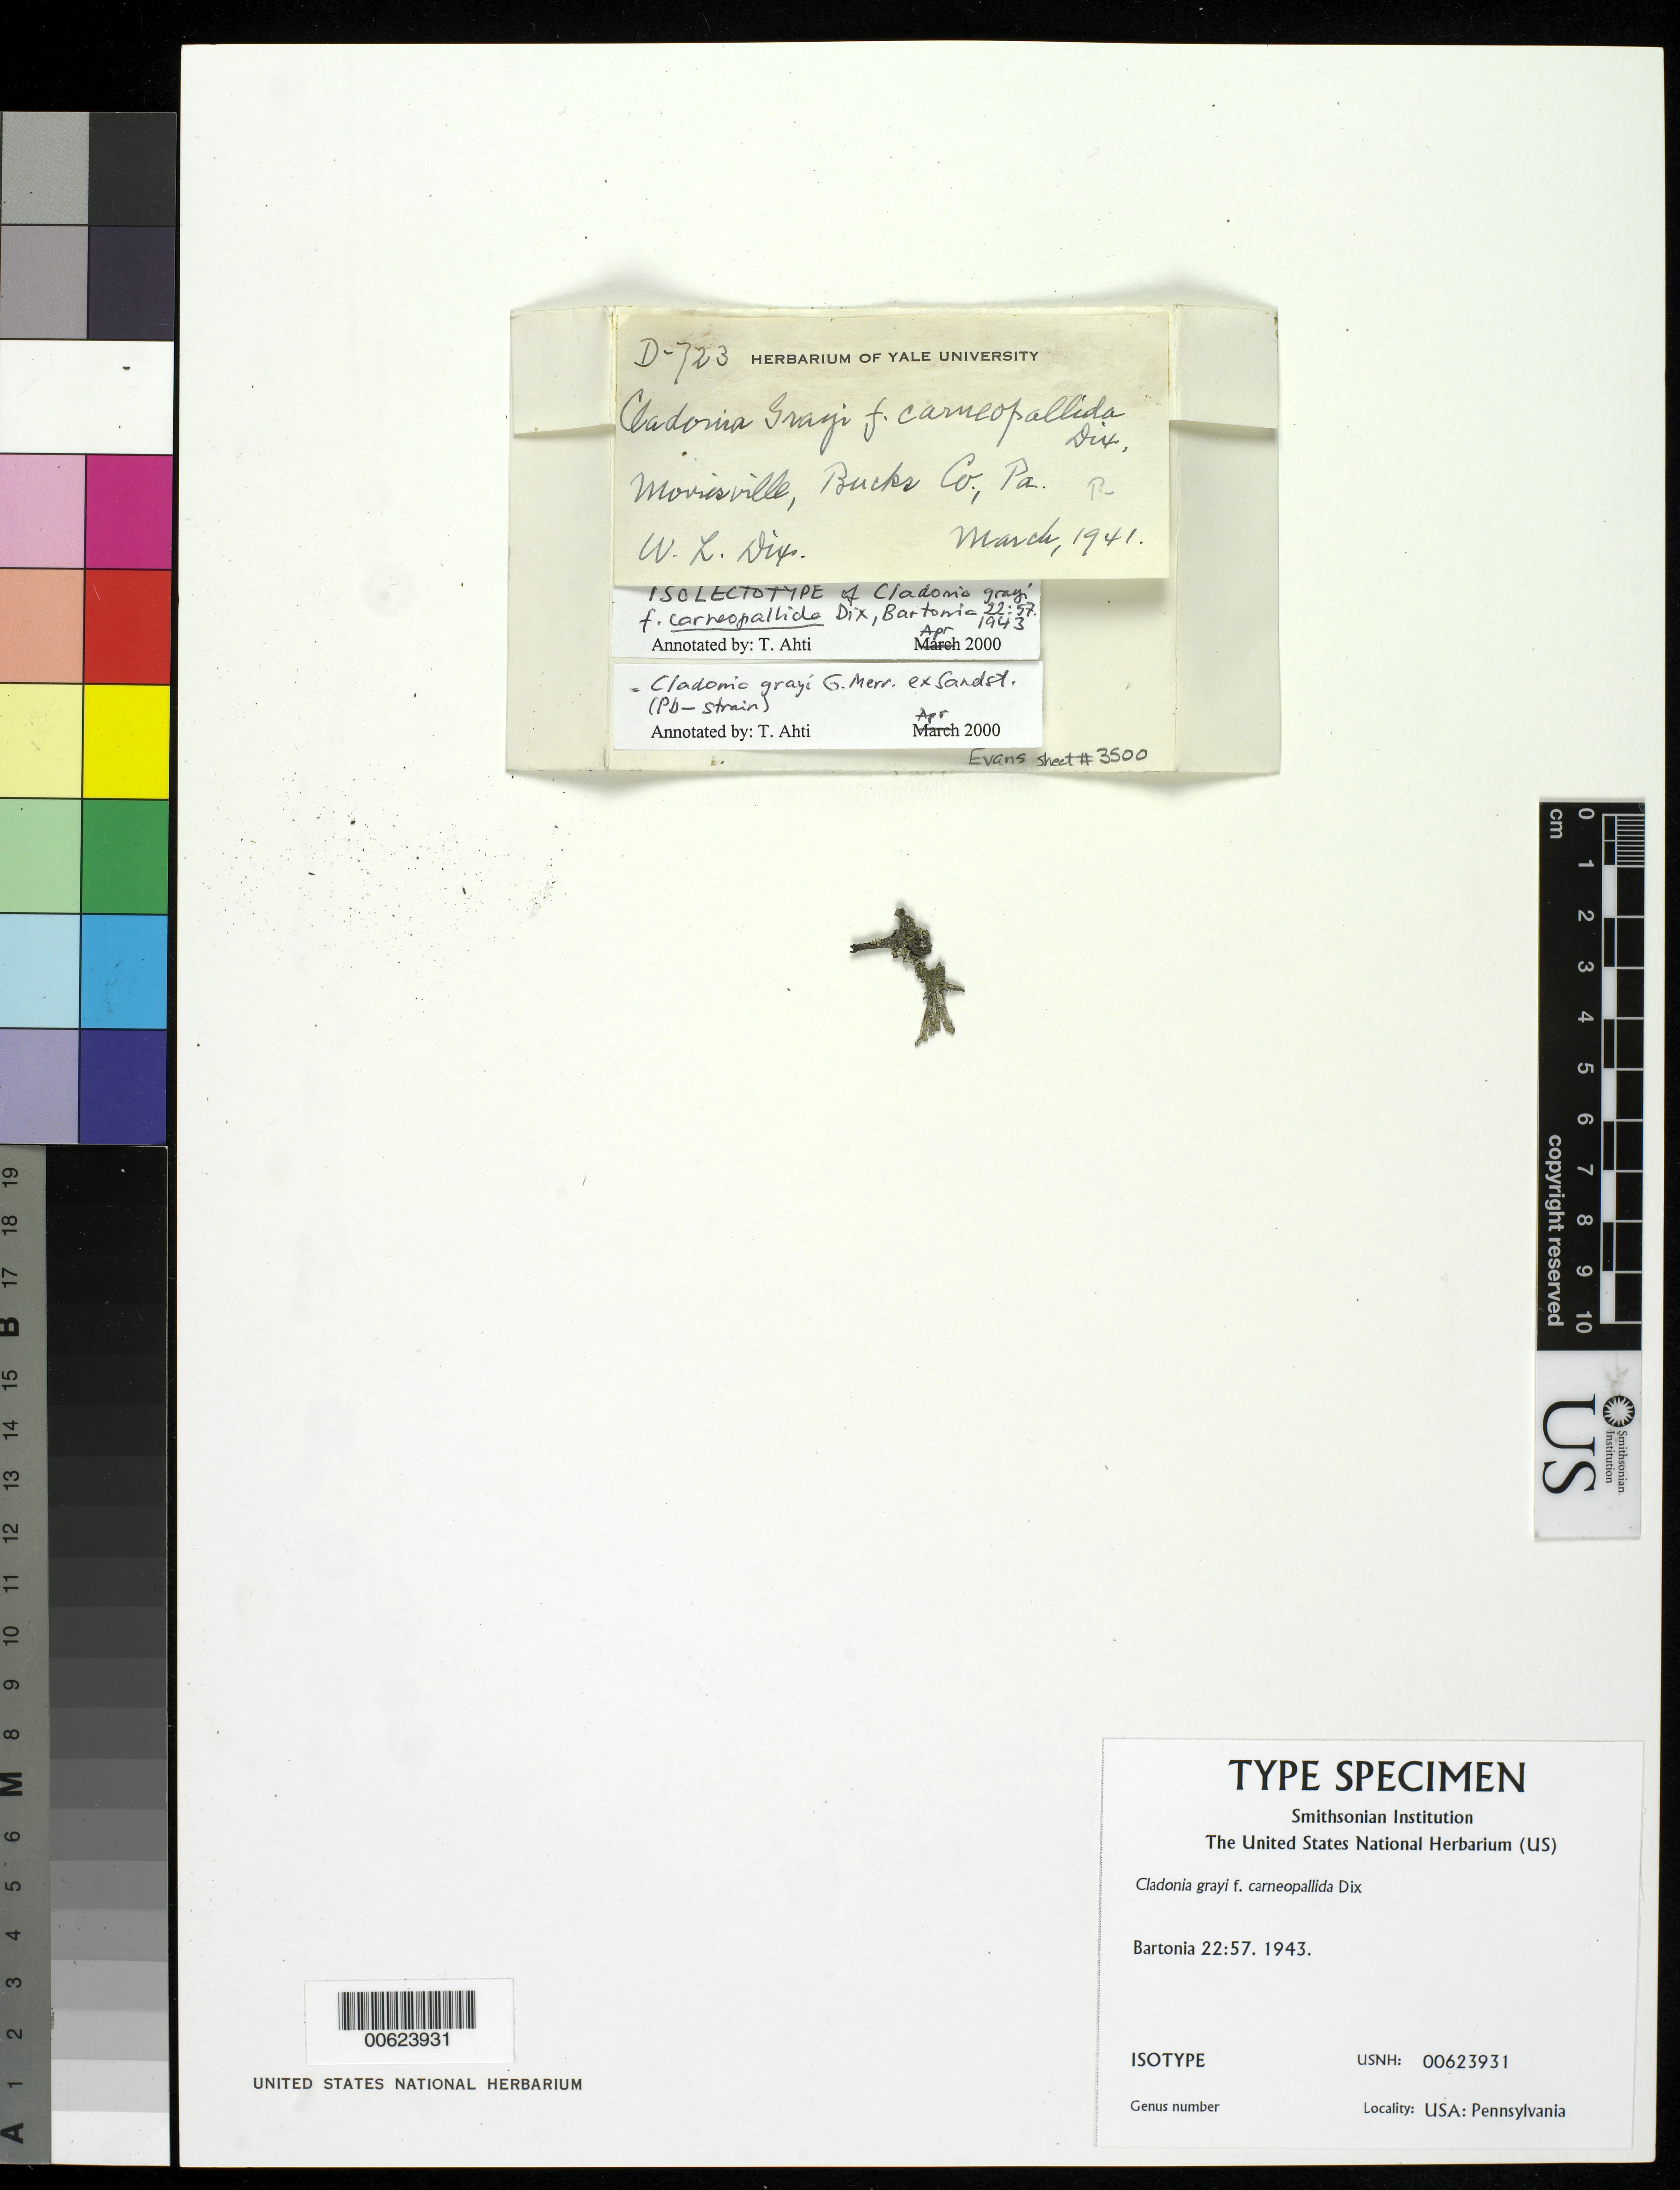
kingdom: Fungi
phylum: Ascomycota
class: Lecanoromycetes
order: Lecanorales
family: Cladoniaceae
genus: Cladonia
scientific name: Cladonia grayi f. carneopallida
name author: Dix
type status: Isotype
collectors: W. Dix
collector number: D-723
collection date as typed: Mar 1941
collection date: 1941-03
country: United States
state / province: Pennsylvania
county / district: Bucks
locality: Morrisville.